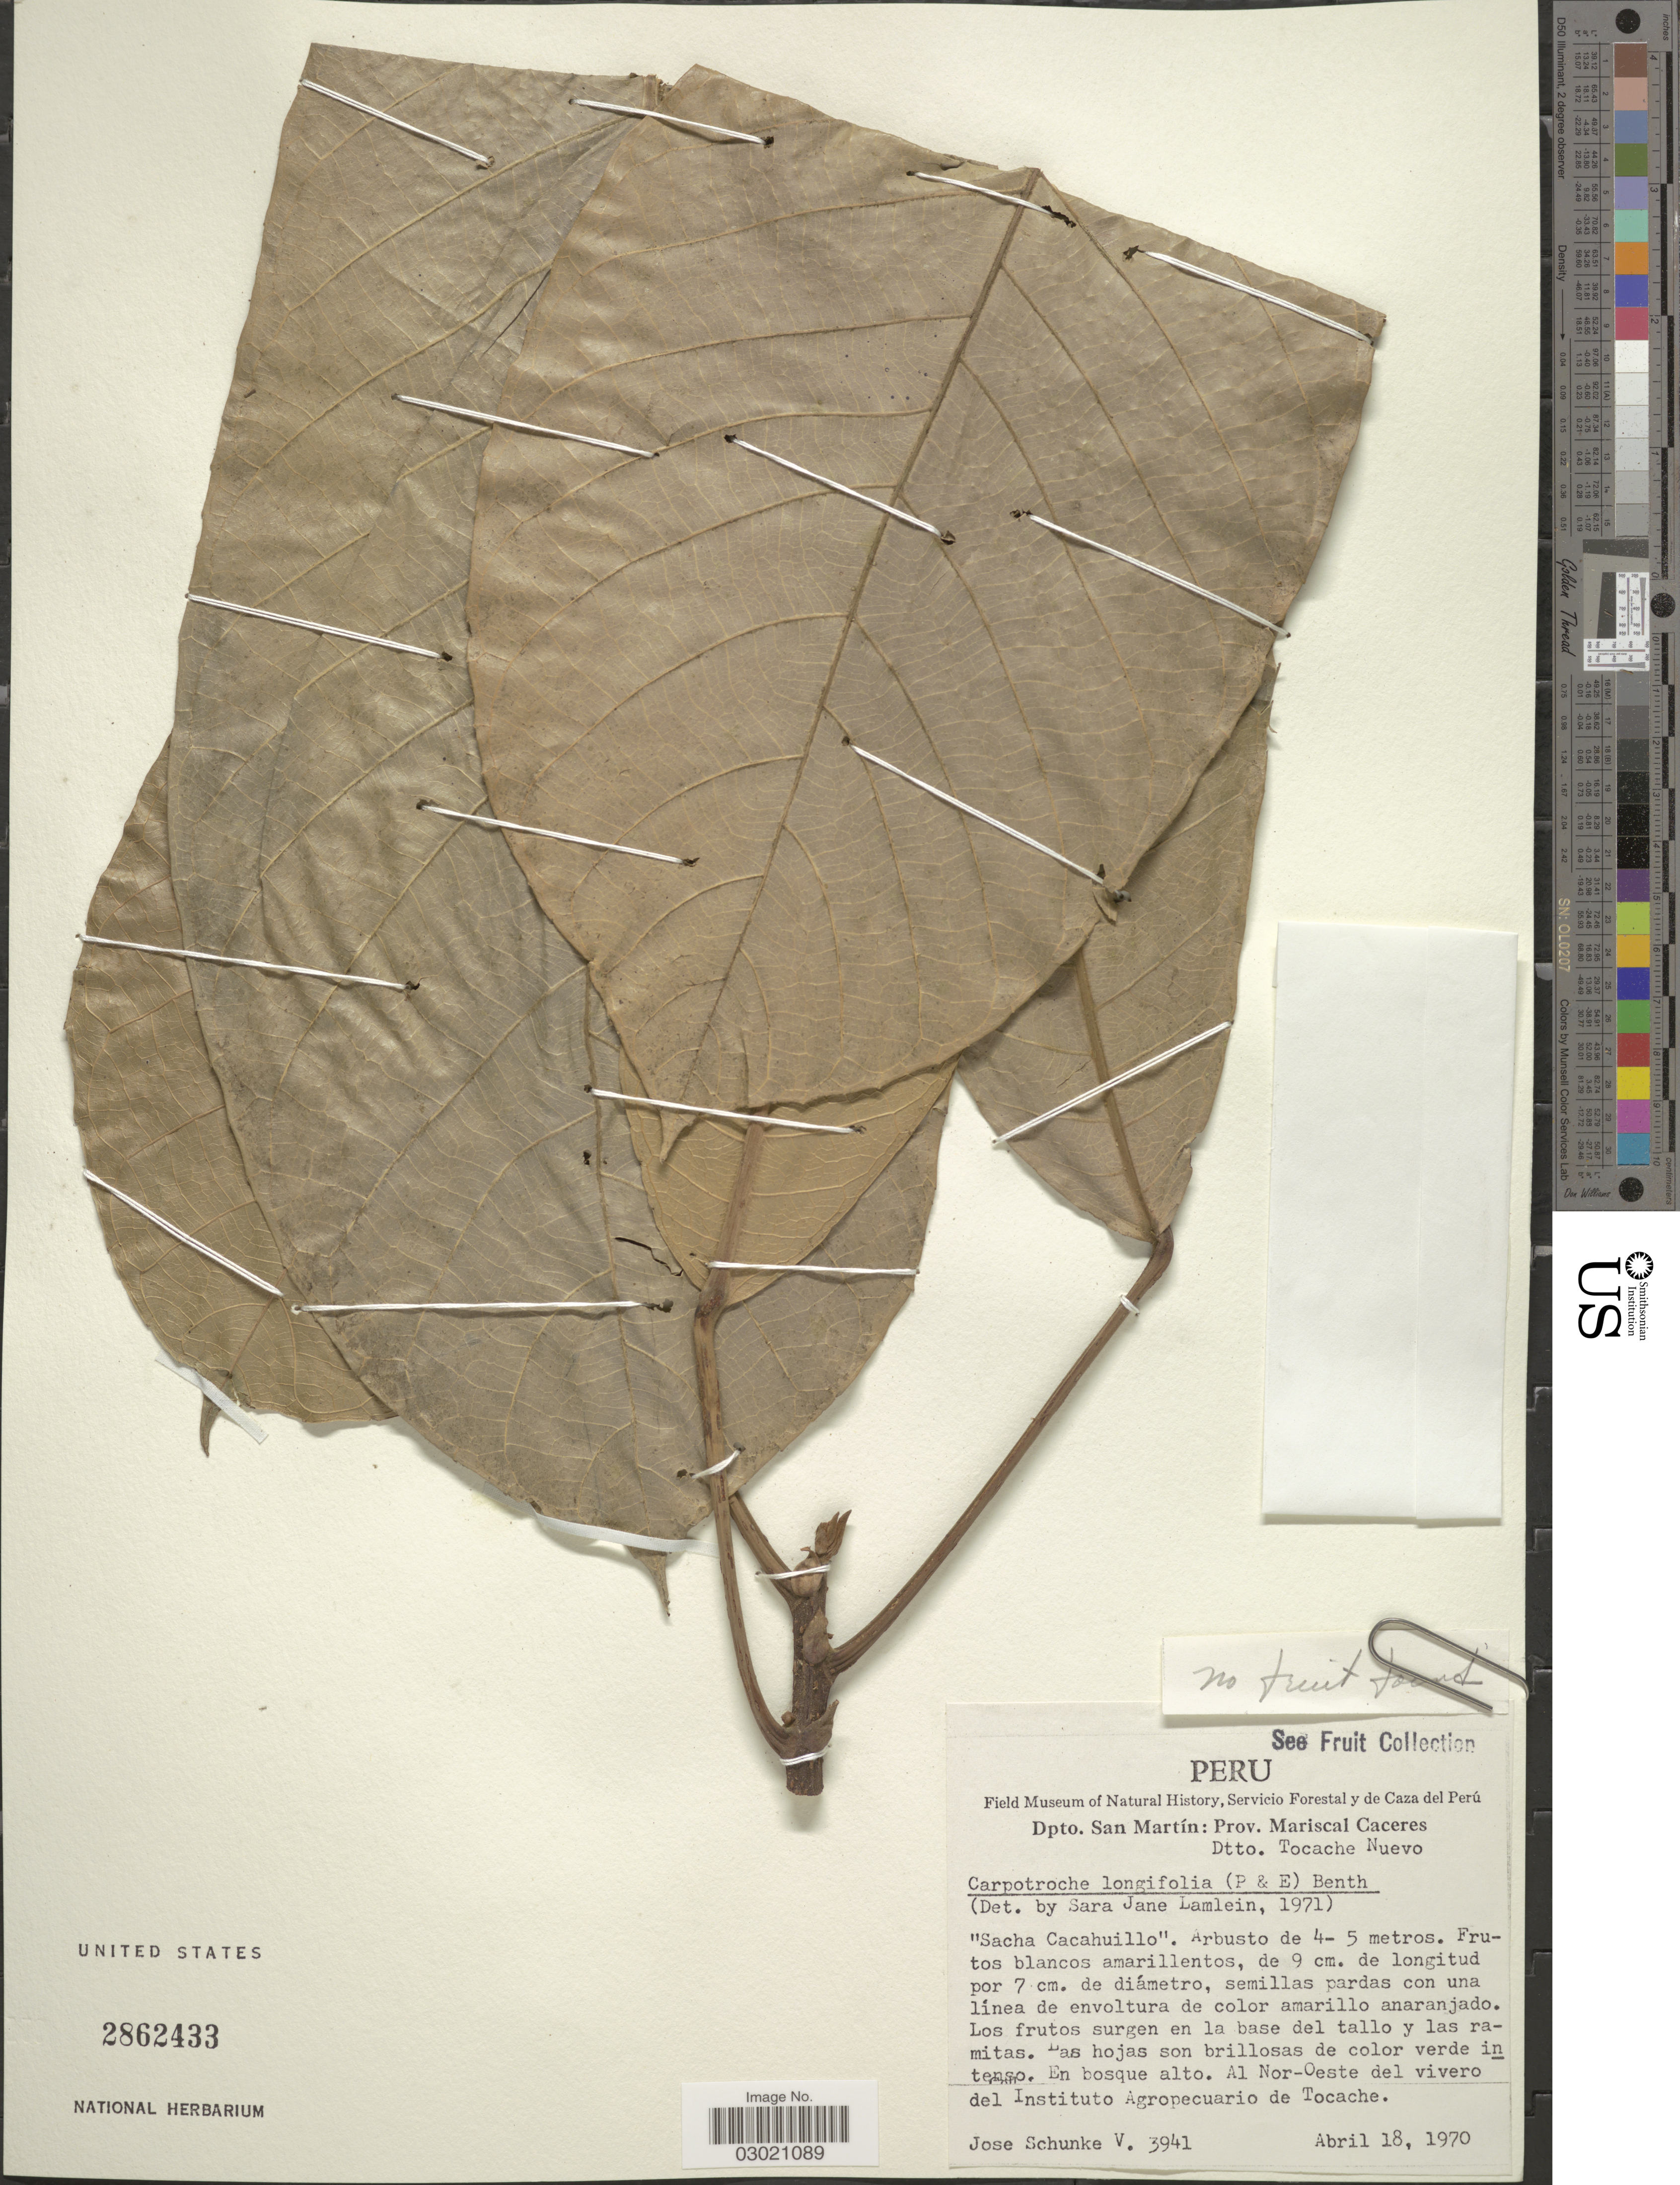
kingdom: Plantae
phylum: Tracheophyta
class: Magnoliopsida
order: Malpighiales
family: Achariaceae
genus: Carpotroche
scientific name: Carpotroche longifolia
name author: (Poepp.) Benth.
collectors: J. Schunke Vigo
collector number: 3941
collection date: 1970-04-18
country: Peru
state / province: San Martín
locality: Dpto. San Martín: Prov. Mariscal Caceres, Dtto. Tocache Nuevo, "Sacha Cacahuillo". Al Nor-Oeste del vivero del Instituto Agropecuario de Tocache.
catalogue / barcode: US 2862433